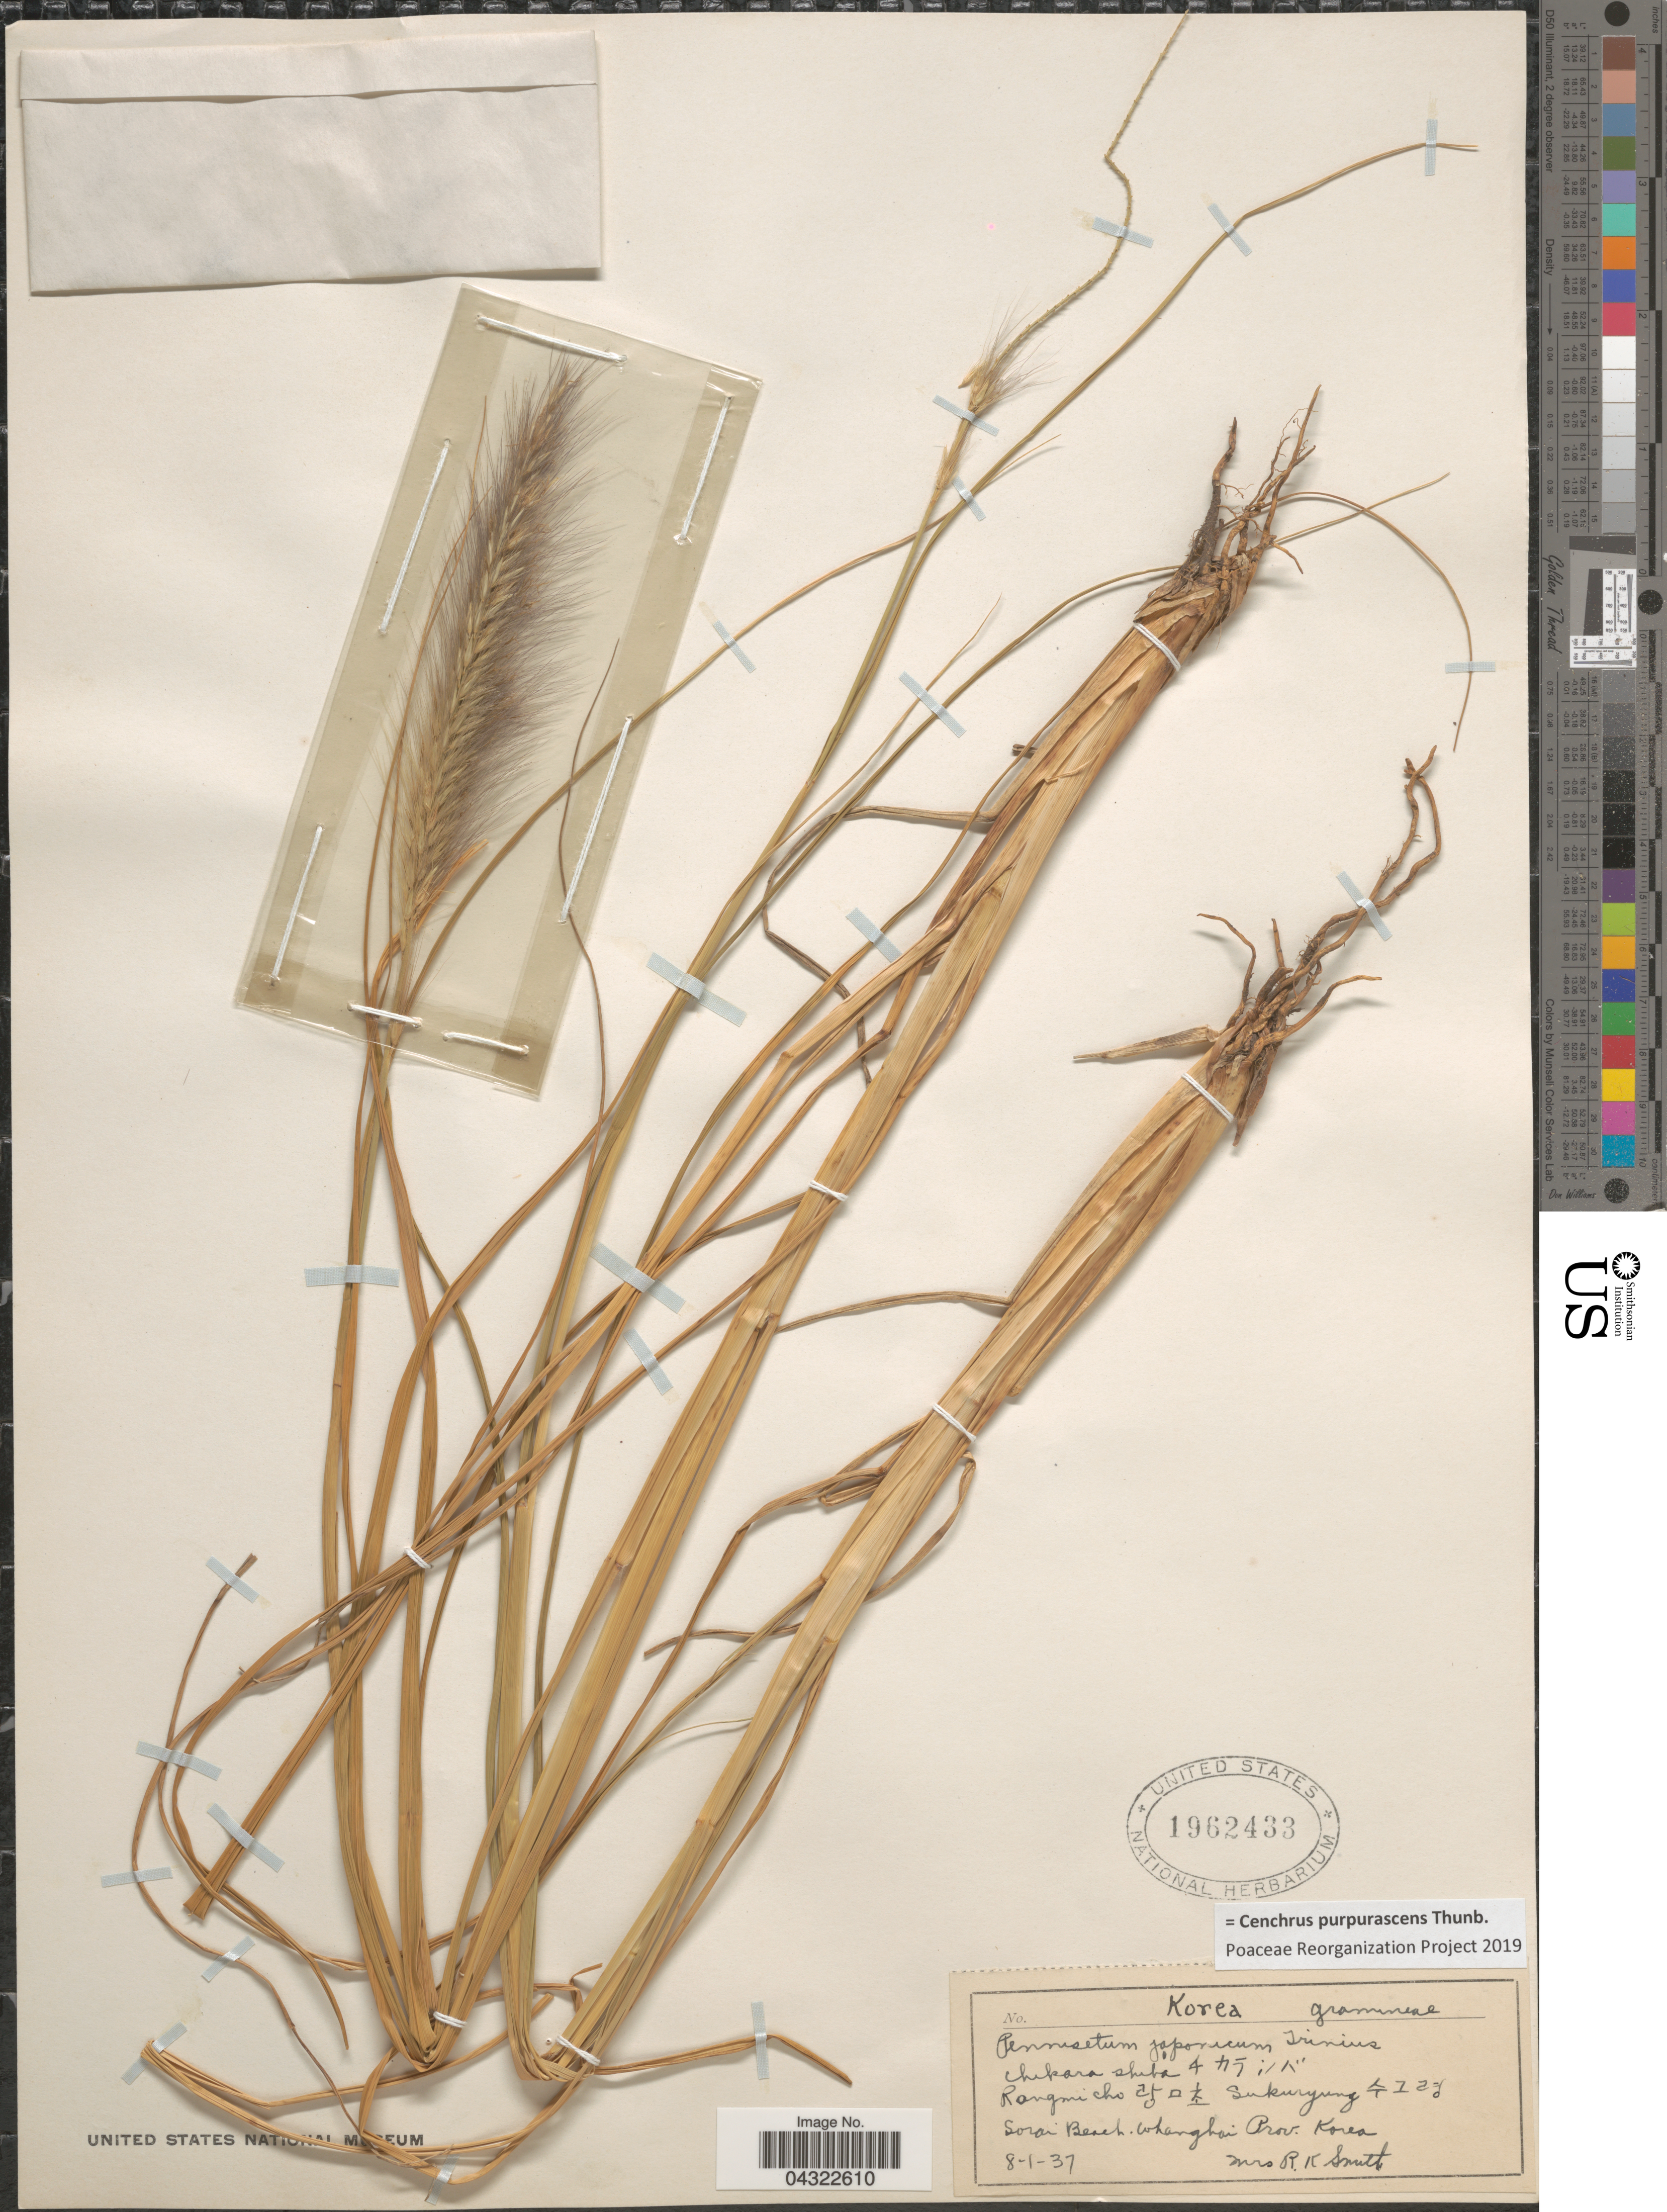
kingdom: Plantae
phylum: Tracheophyta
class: Liliopsida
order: Poales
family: Poaceae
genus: Cenchrus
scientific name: Cenchrus purpurascens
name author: Thunb.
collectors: Mrs. R. K. Smith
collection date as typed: Transcribed d/m/y: 8/1/37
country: North Korea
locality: Chikara shiba [Foreign script]. Rangmi cho [Foreign script] Sukuryung [Foreign script]. Sorai Beach. Whanghai Prov.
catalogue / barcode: US 1962433